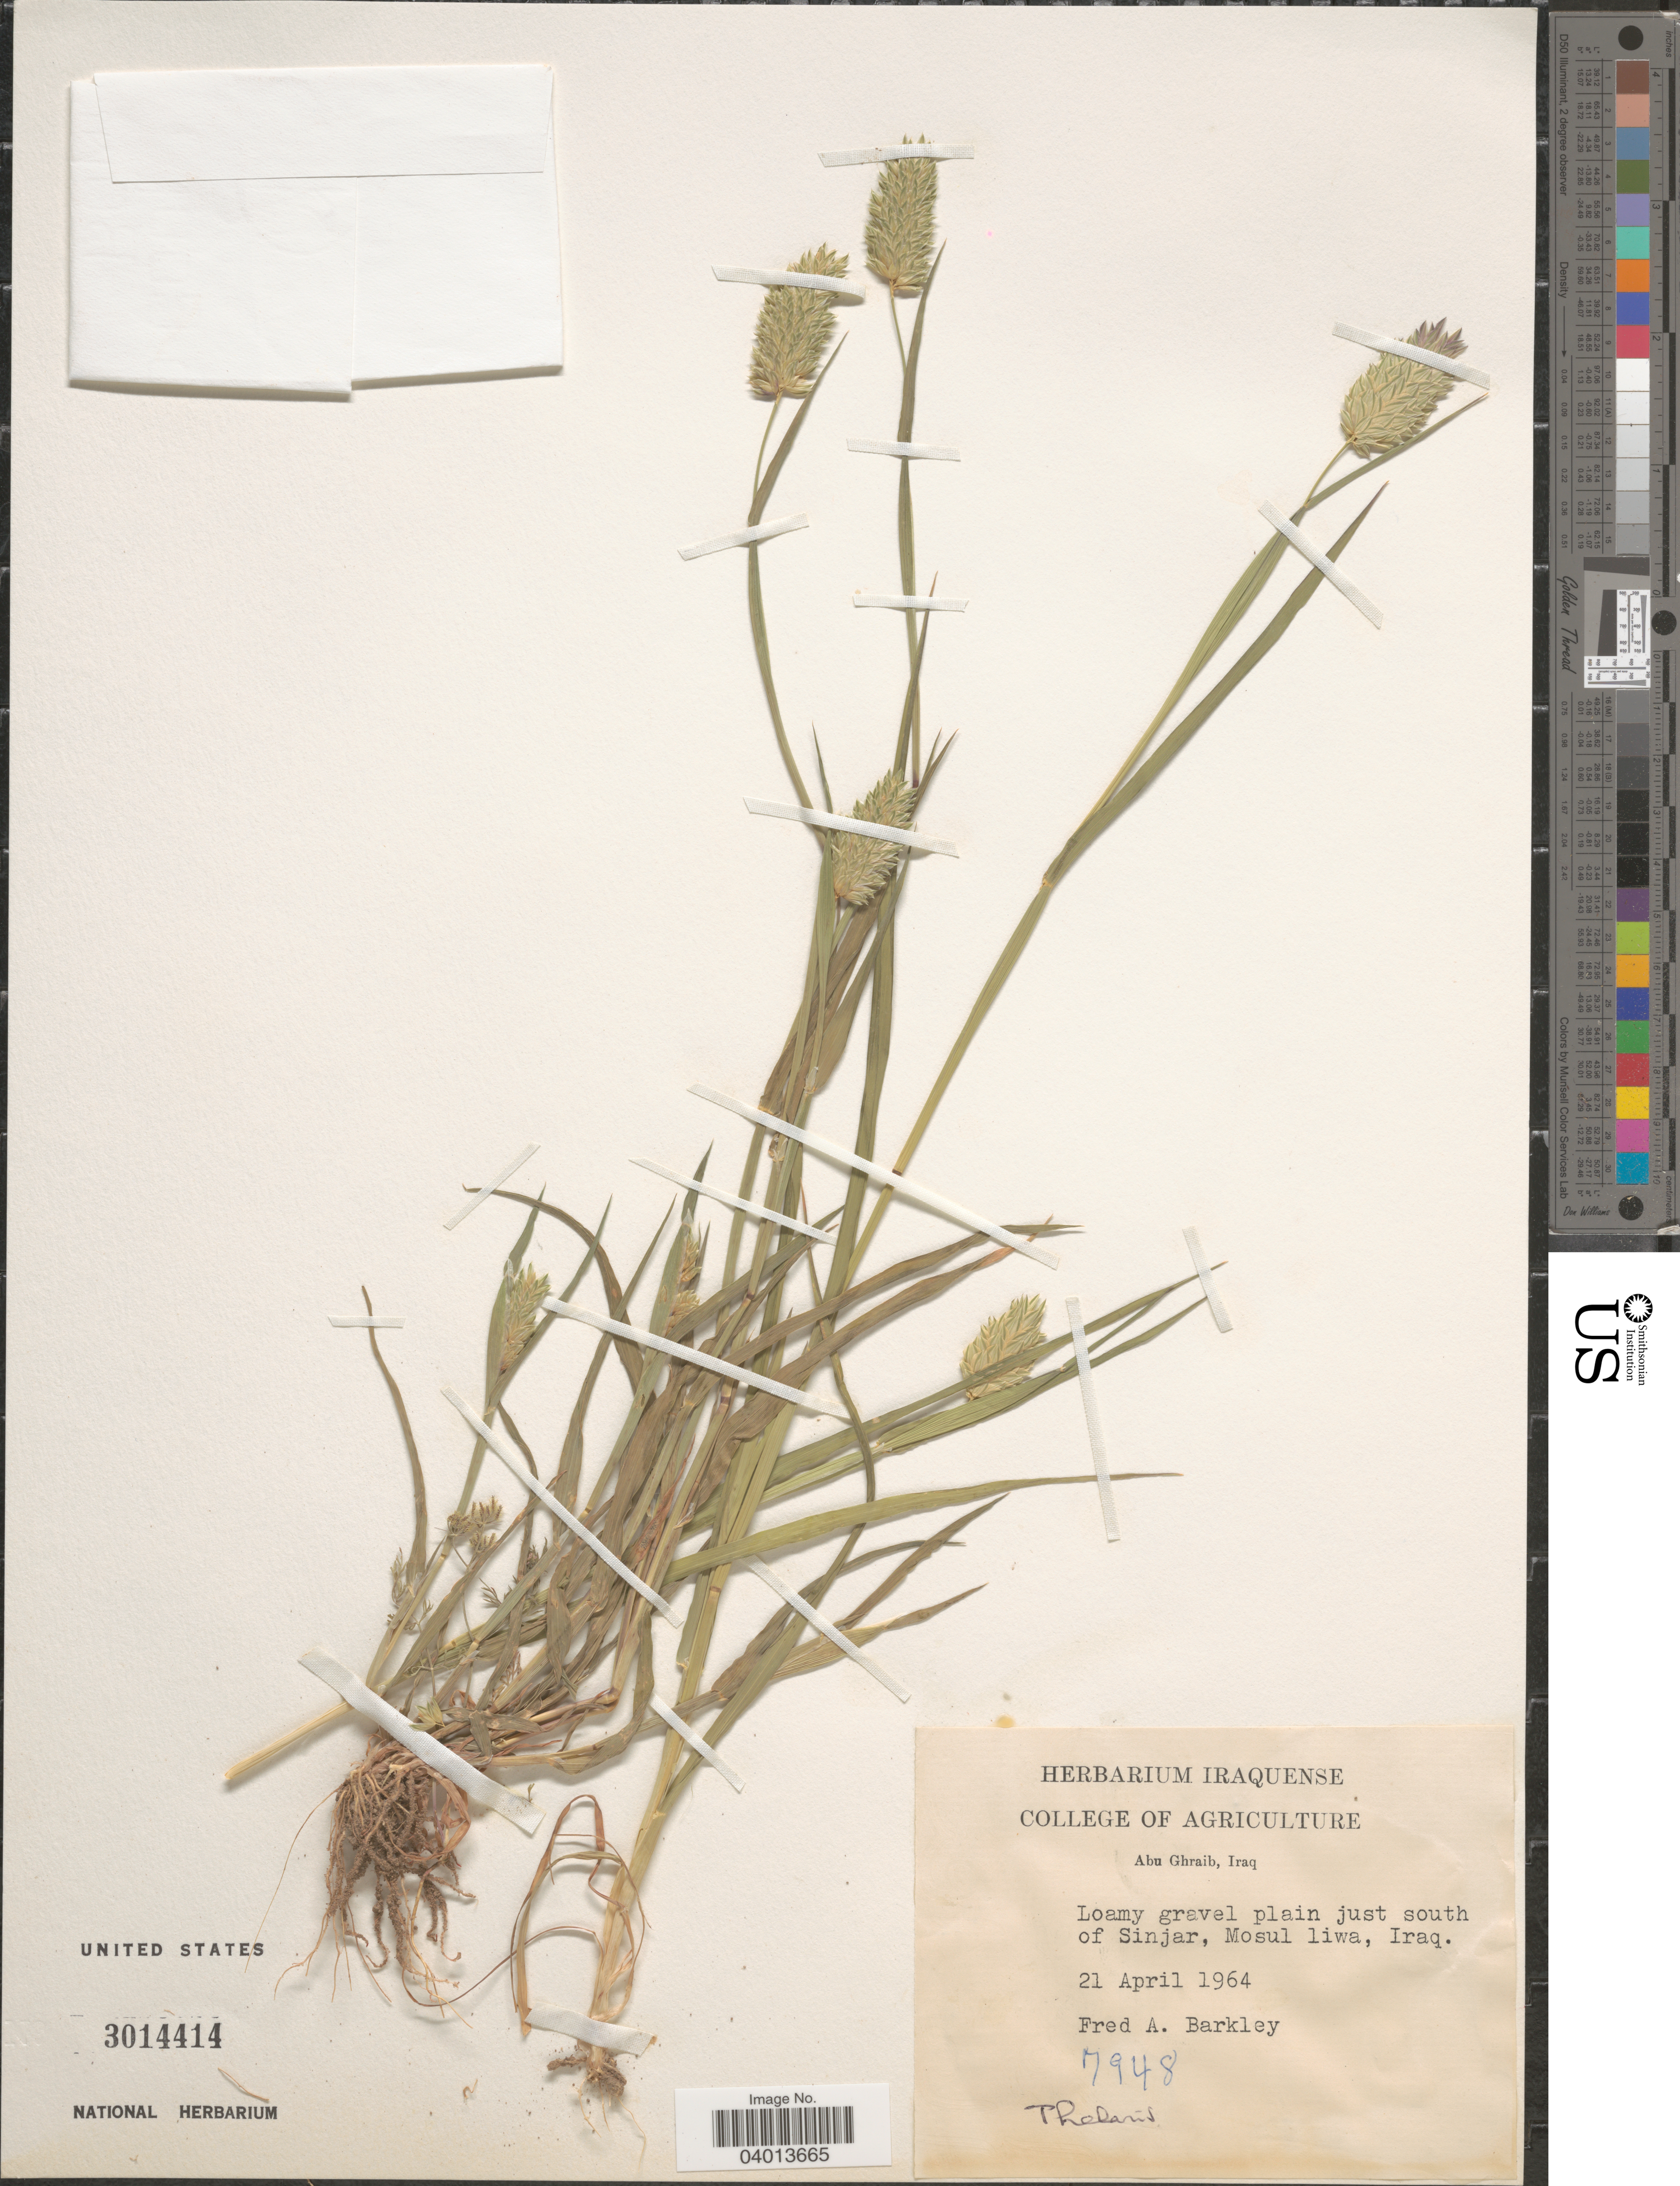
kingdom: Plantae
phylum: Tracheophyta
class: Liliopsida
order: Poales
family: Poaceae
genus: Phalaris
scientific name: Phalaris sp.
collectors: F. A. Barkley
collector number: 7948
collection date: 1964-04-21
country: Iraq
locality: Just south of Sinjar, Mosul liwa.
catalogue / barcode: US 3014414